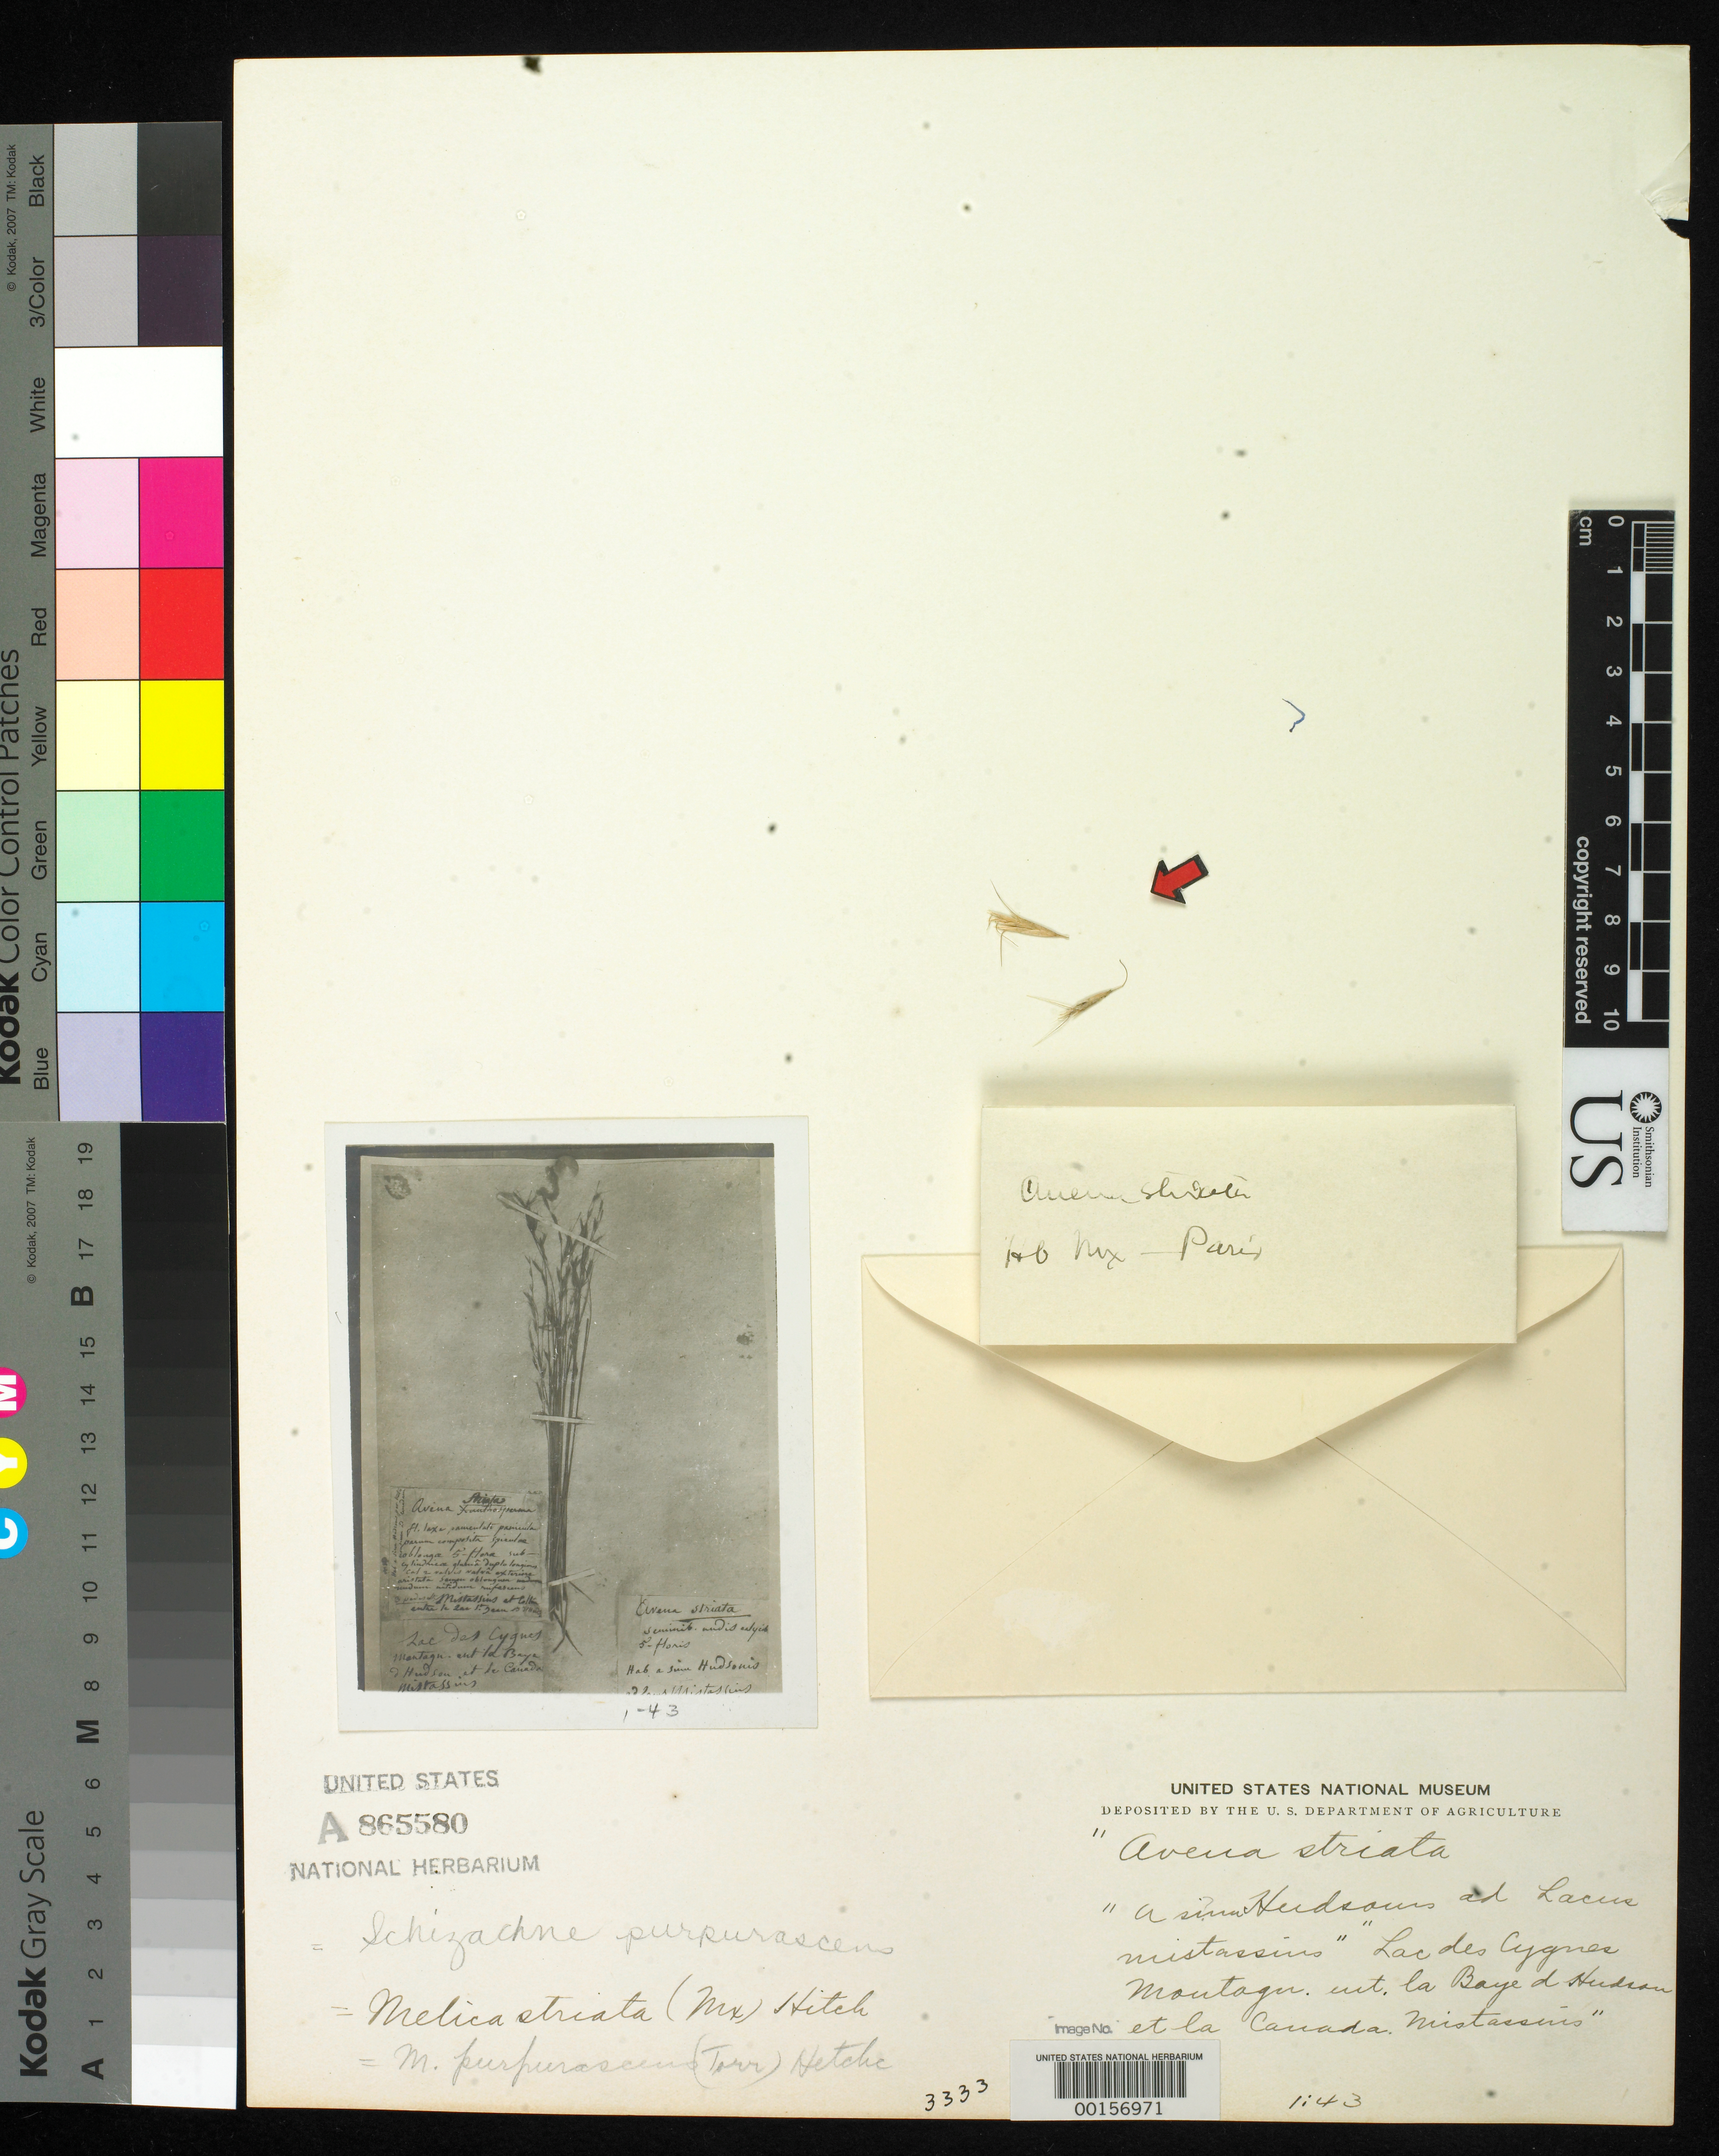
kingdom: Plantae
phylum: Tracheophyta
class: Liliopsida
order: Poales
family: Poaceae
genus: Avena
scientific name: Avena striata Michx., nom. illeg.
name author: Michx.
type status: Type Fragment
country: Canada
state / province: Quebec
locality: A sinu Hudsonis ad Lacus Mistassins.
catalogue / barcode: US 865580A